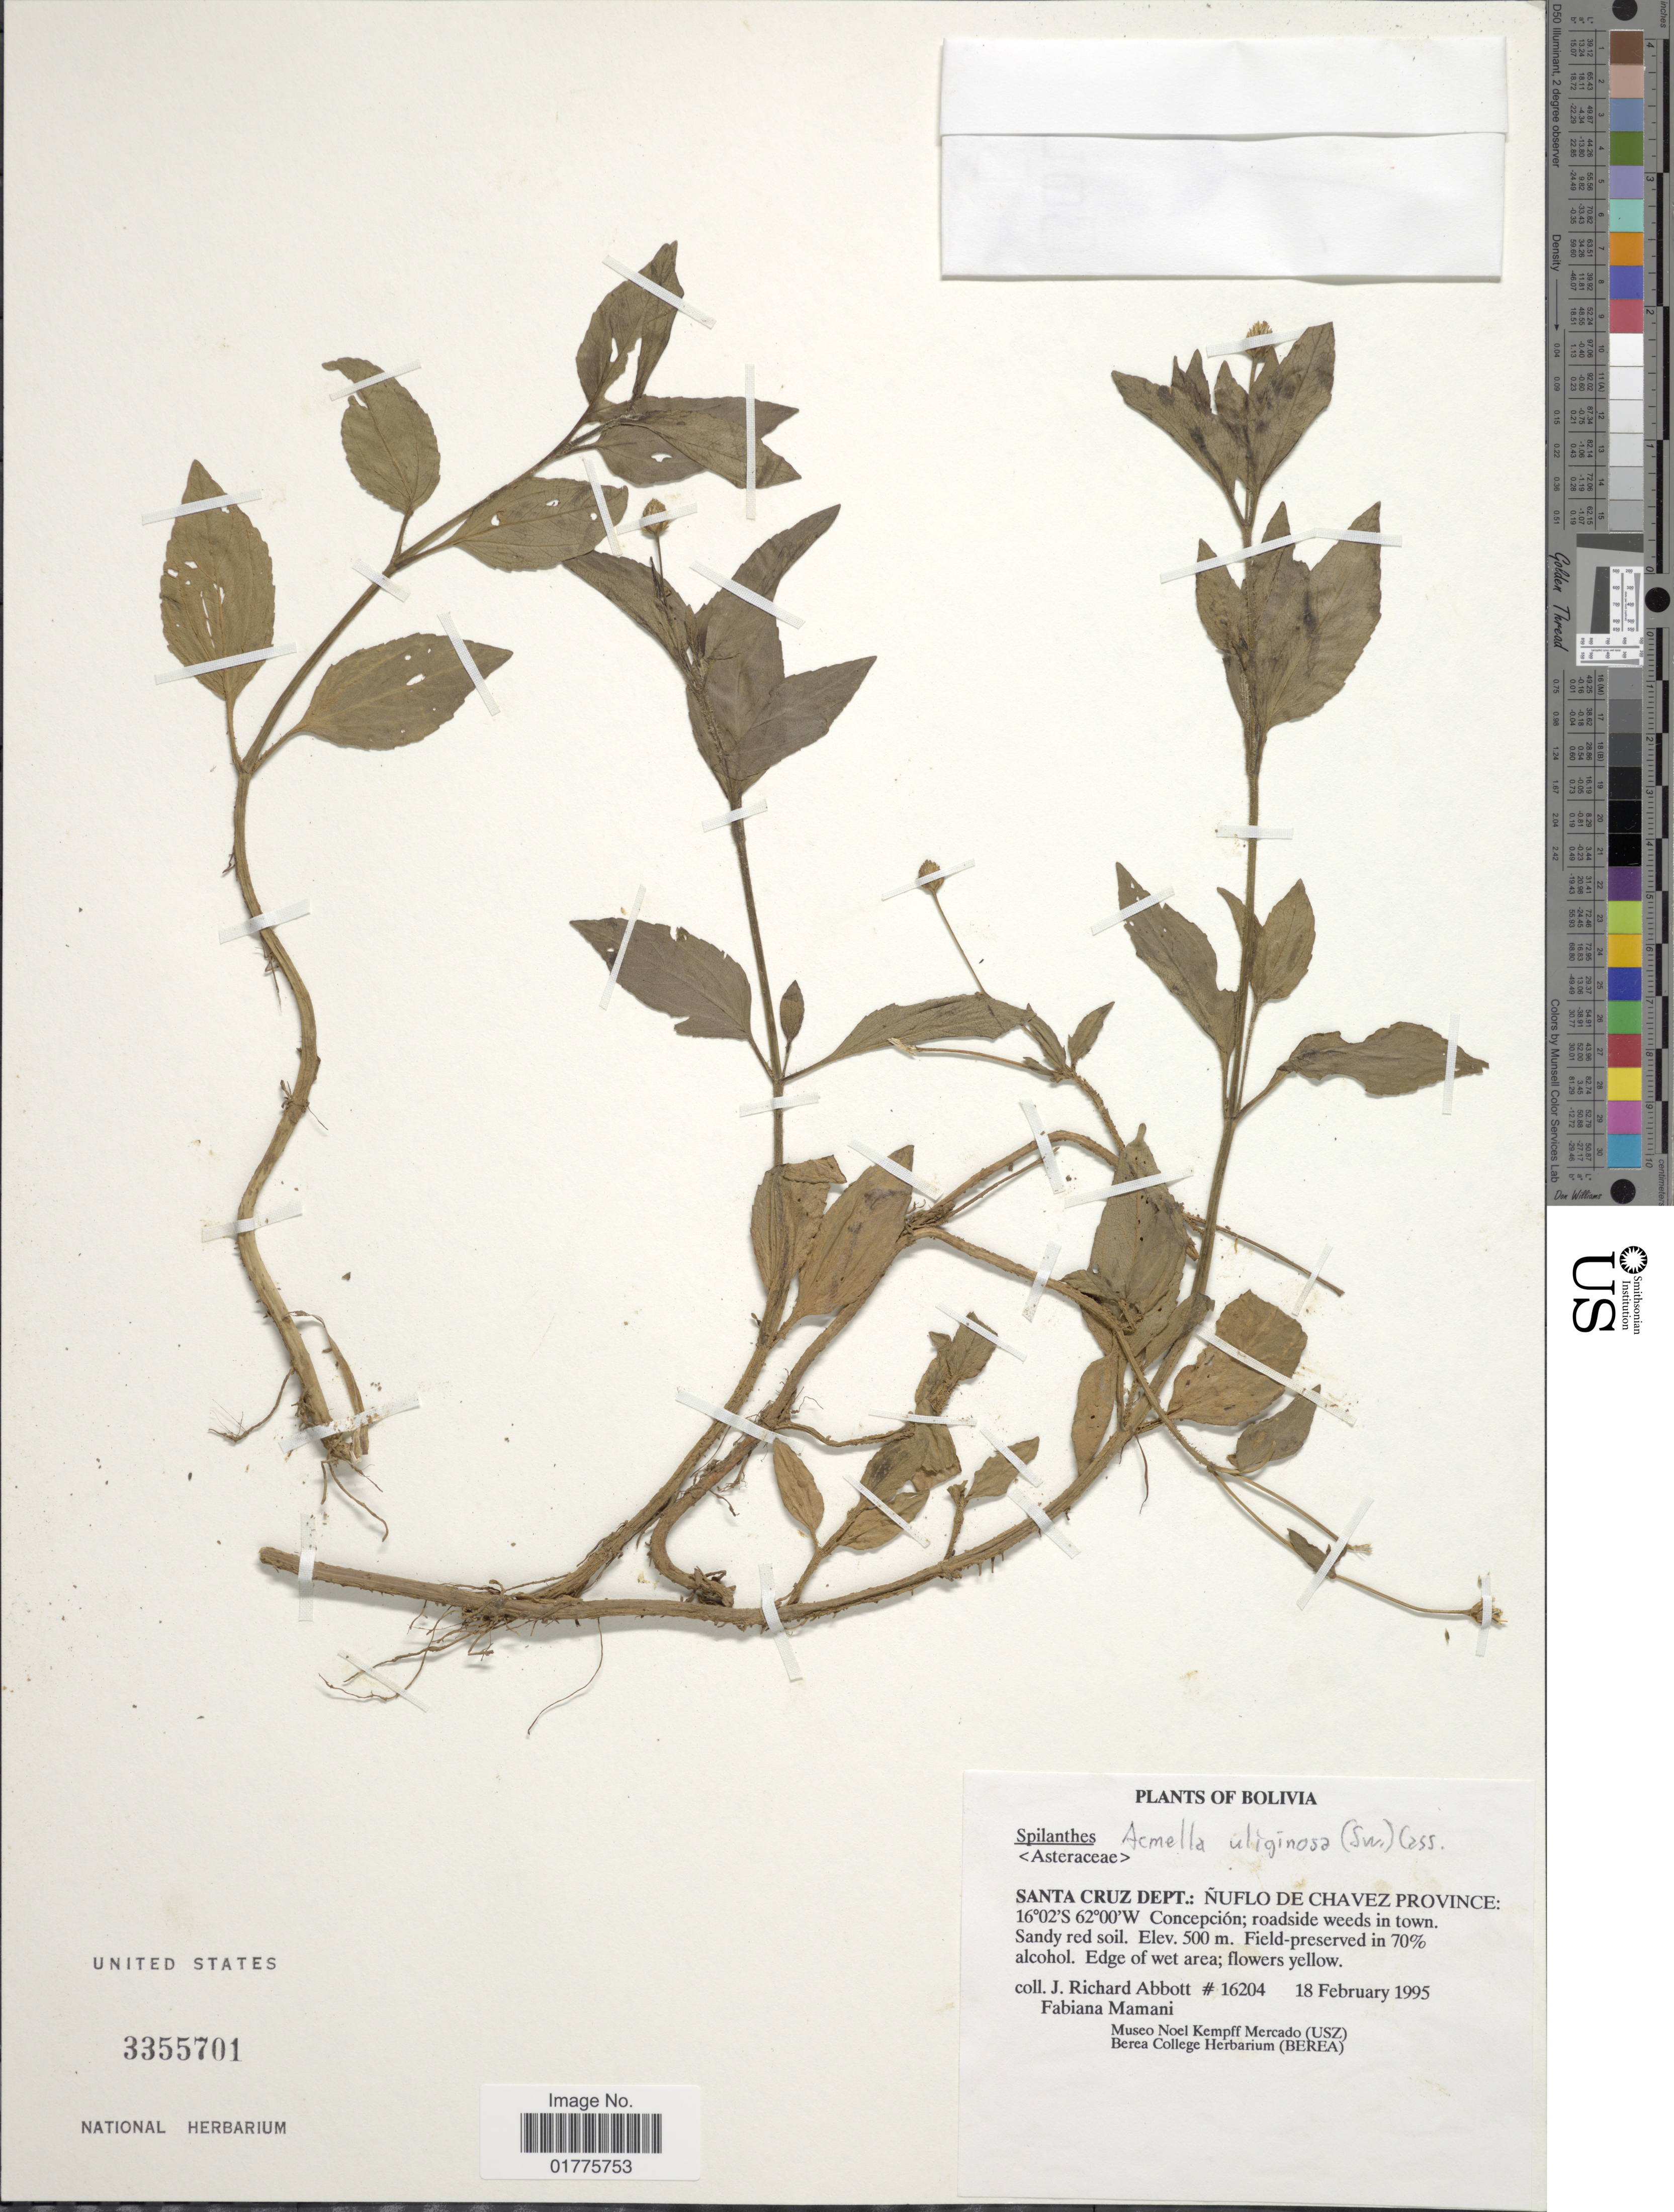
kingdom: Plantae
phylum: Tracheophyta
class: Magnoliopsida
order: Asterales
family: Asteraceae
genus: Acmella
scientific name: Acmella uliginosa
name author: (Sw.) Cass.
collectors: J. R. Abbott & F. Mamani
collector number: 16204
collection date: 1995-02-18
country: Bolivia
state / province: Santa Cruz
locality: Nuflo de Chavez Province, concepción; roadside weeds in town, edge of wet area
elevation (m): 500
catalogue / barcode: US 3355701